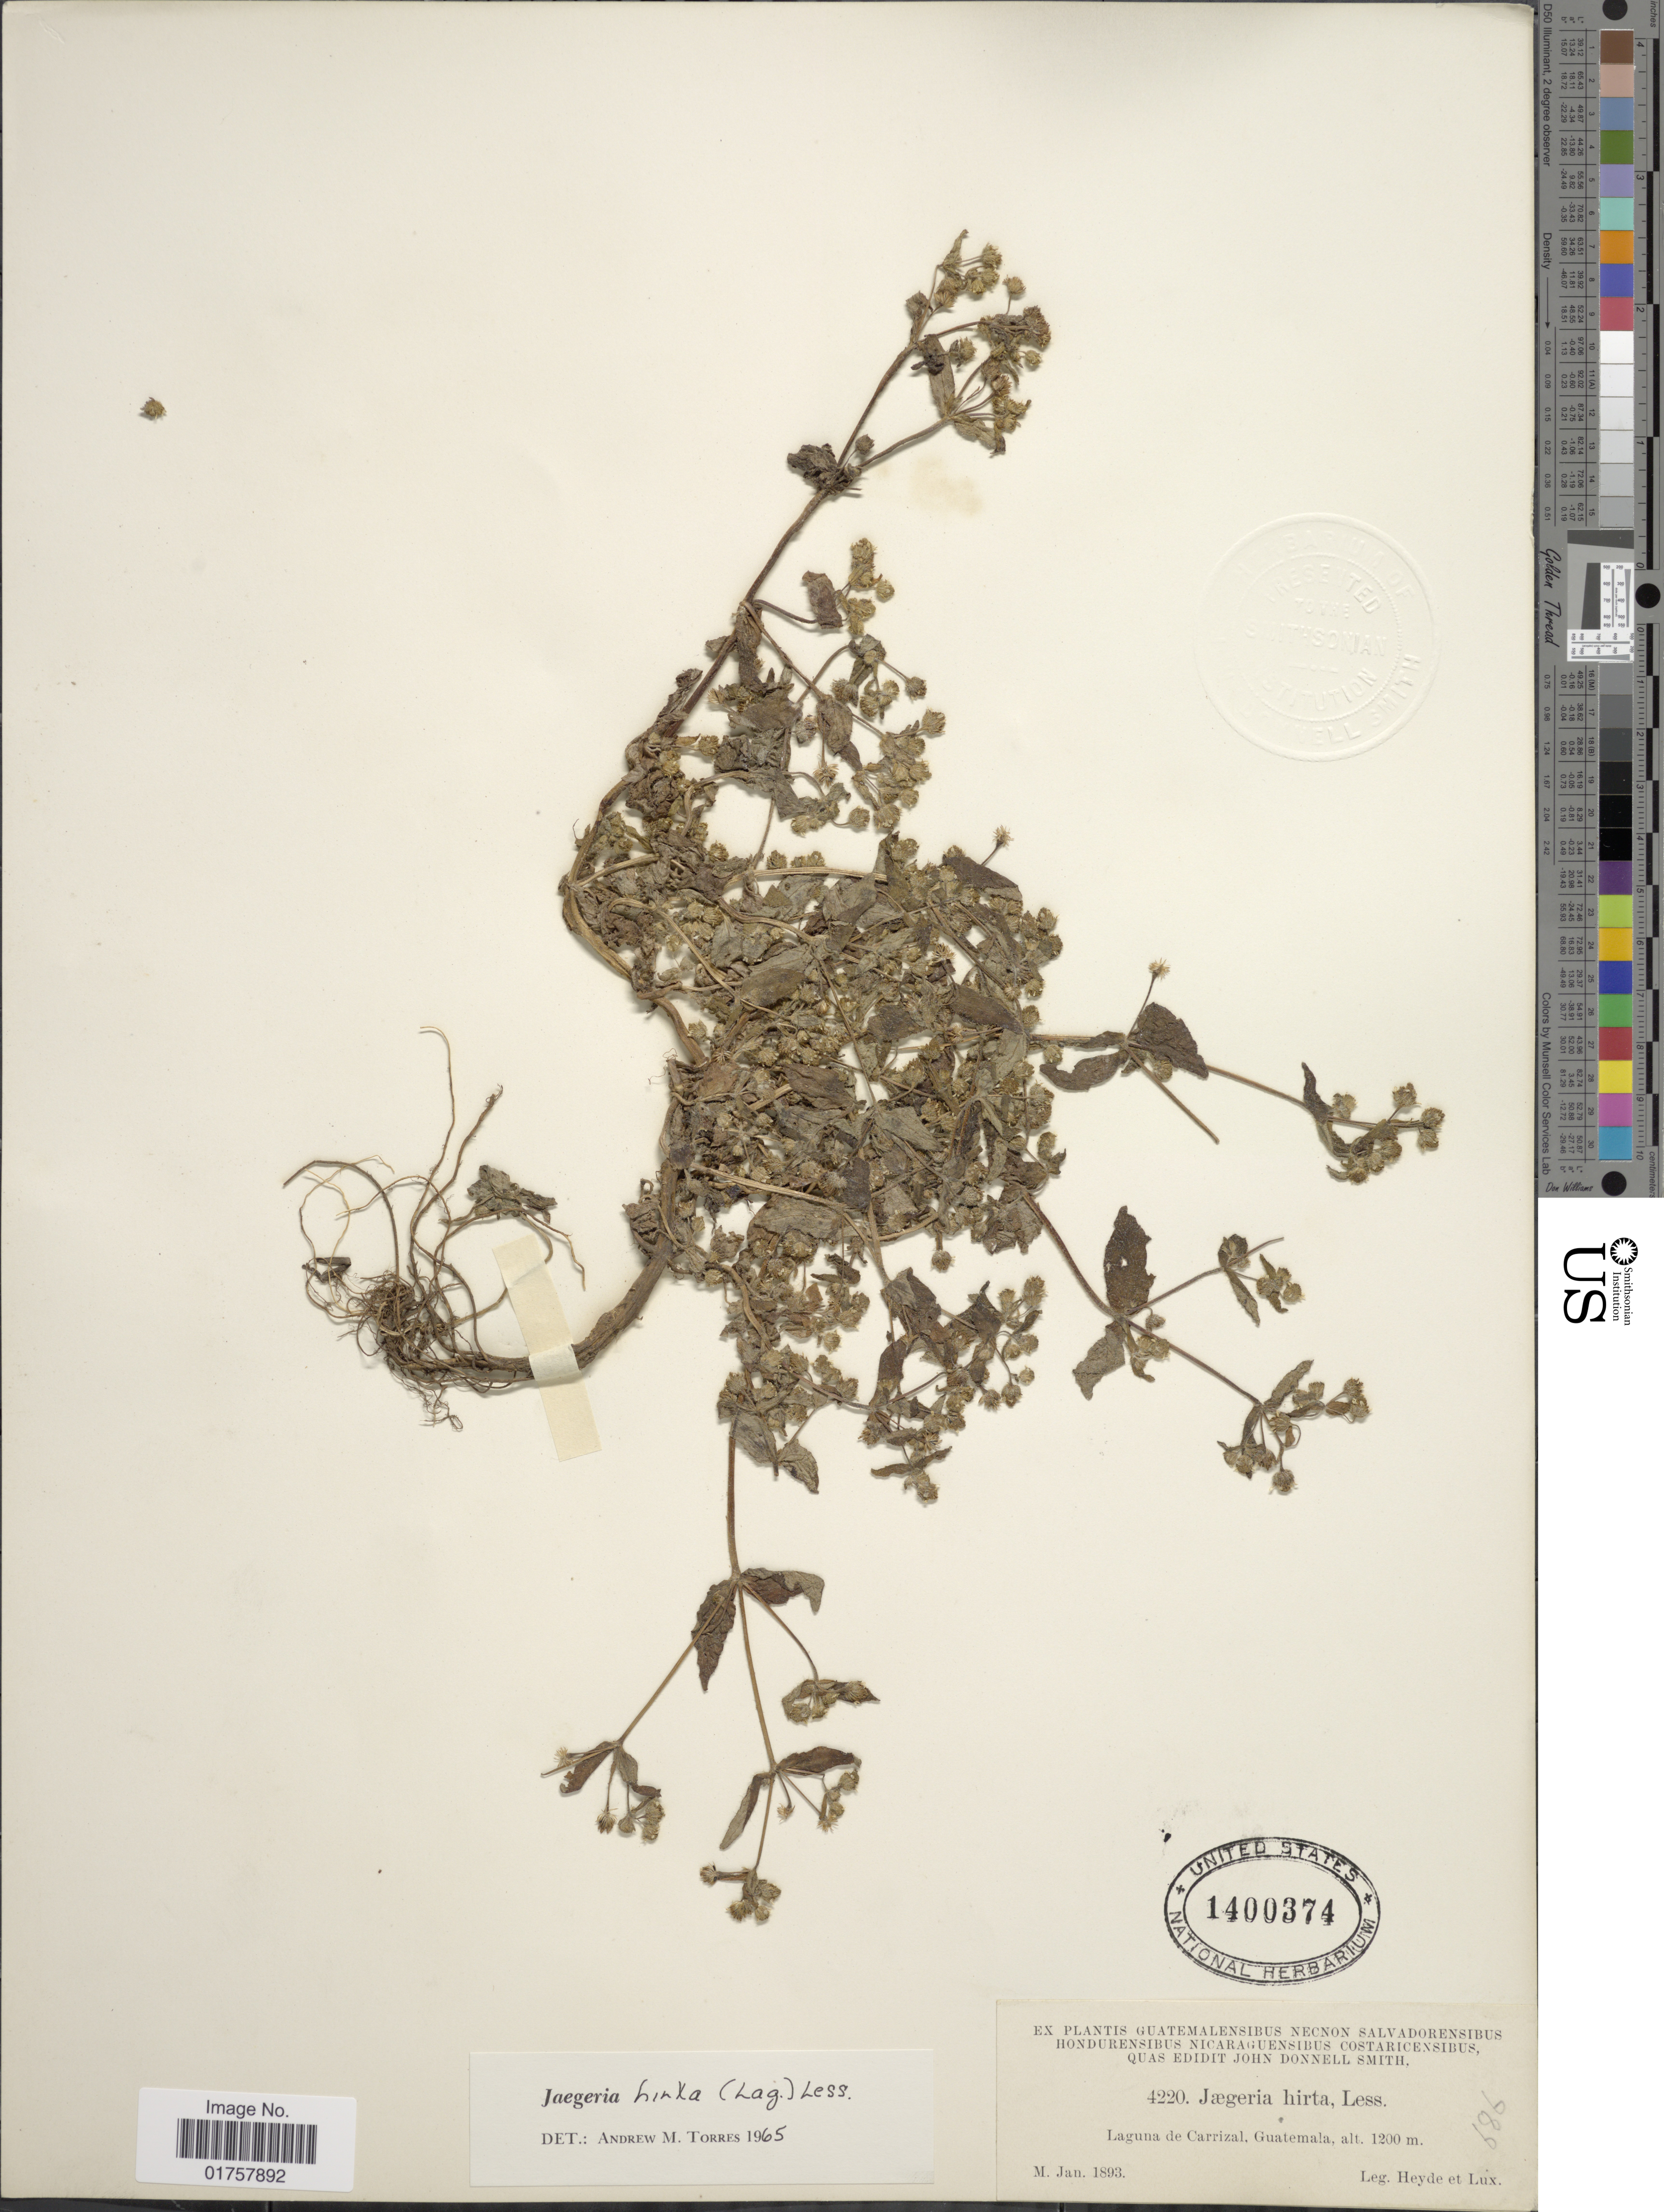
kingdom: Plantae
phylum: Tracheophyta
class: Magnoliopsida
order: Asterales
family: Asteraceae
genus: Jaegeria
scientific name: Jaegeria hirta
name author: (Lag.) Less.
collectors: Heyde & Lux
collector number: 4220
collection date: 1893-01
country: Guatemala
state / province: Guatemala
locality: Laguna de Carrizal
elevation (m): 1200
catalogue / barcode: US 1400374